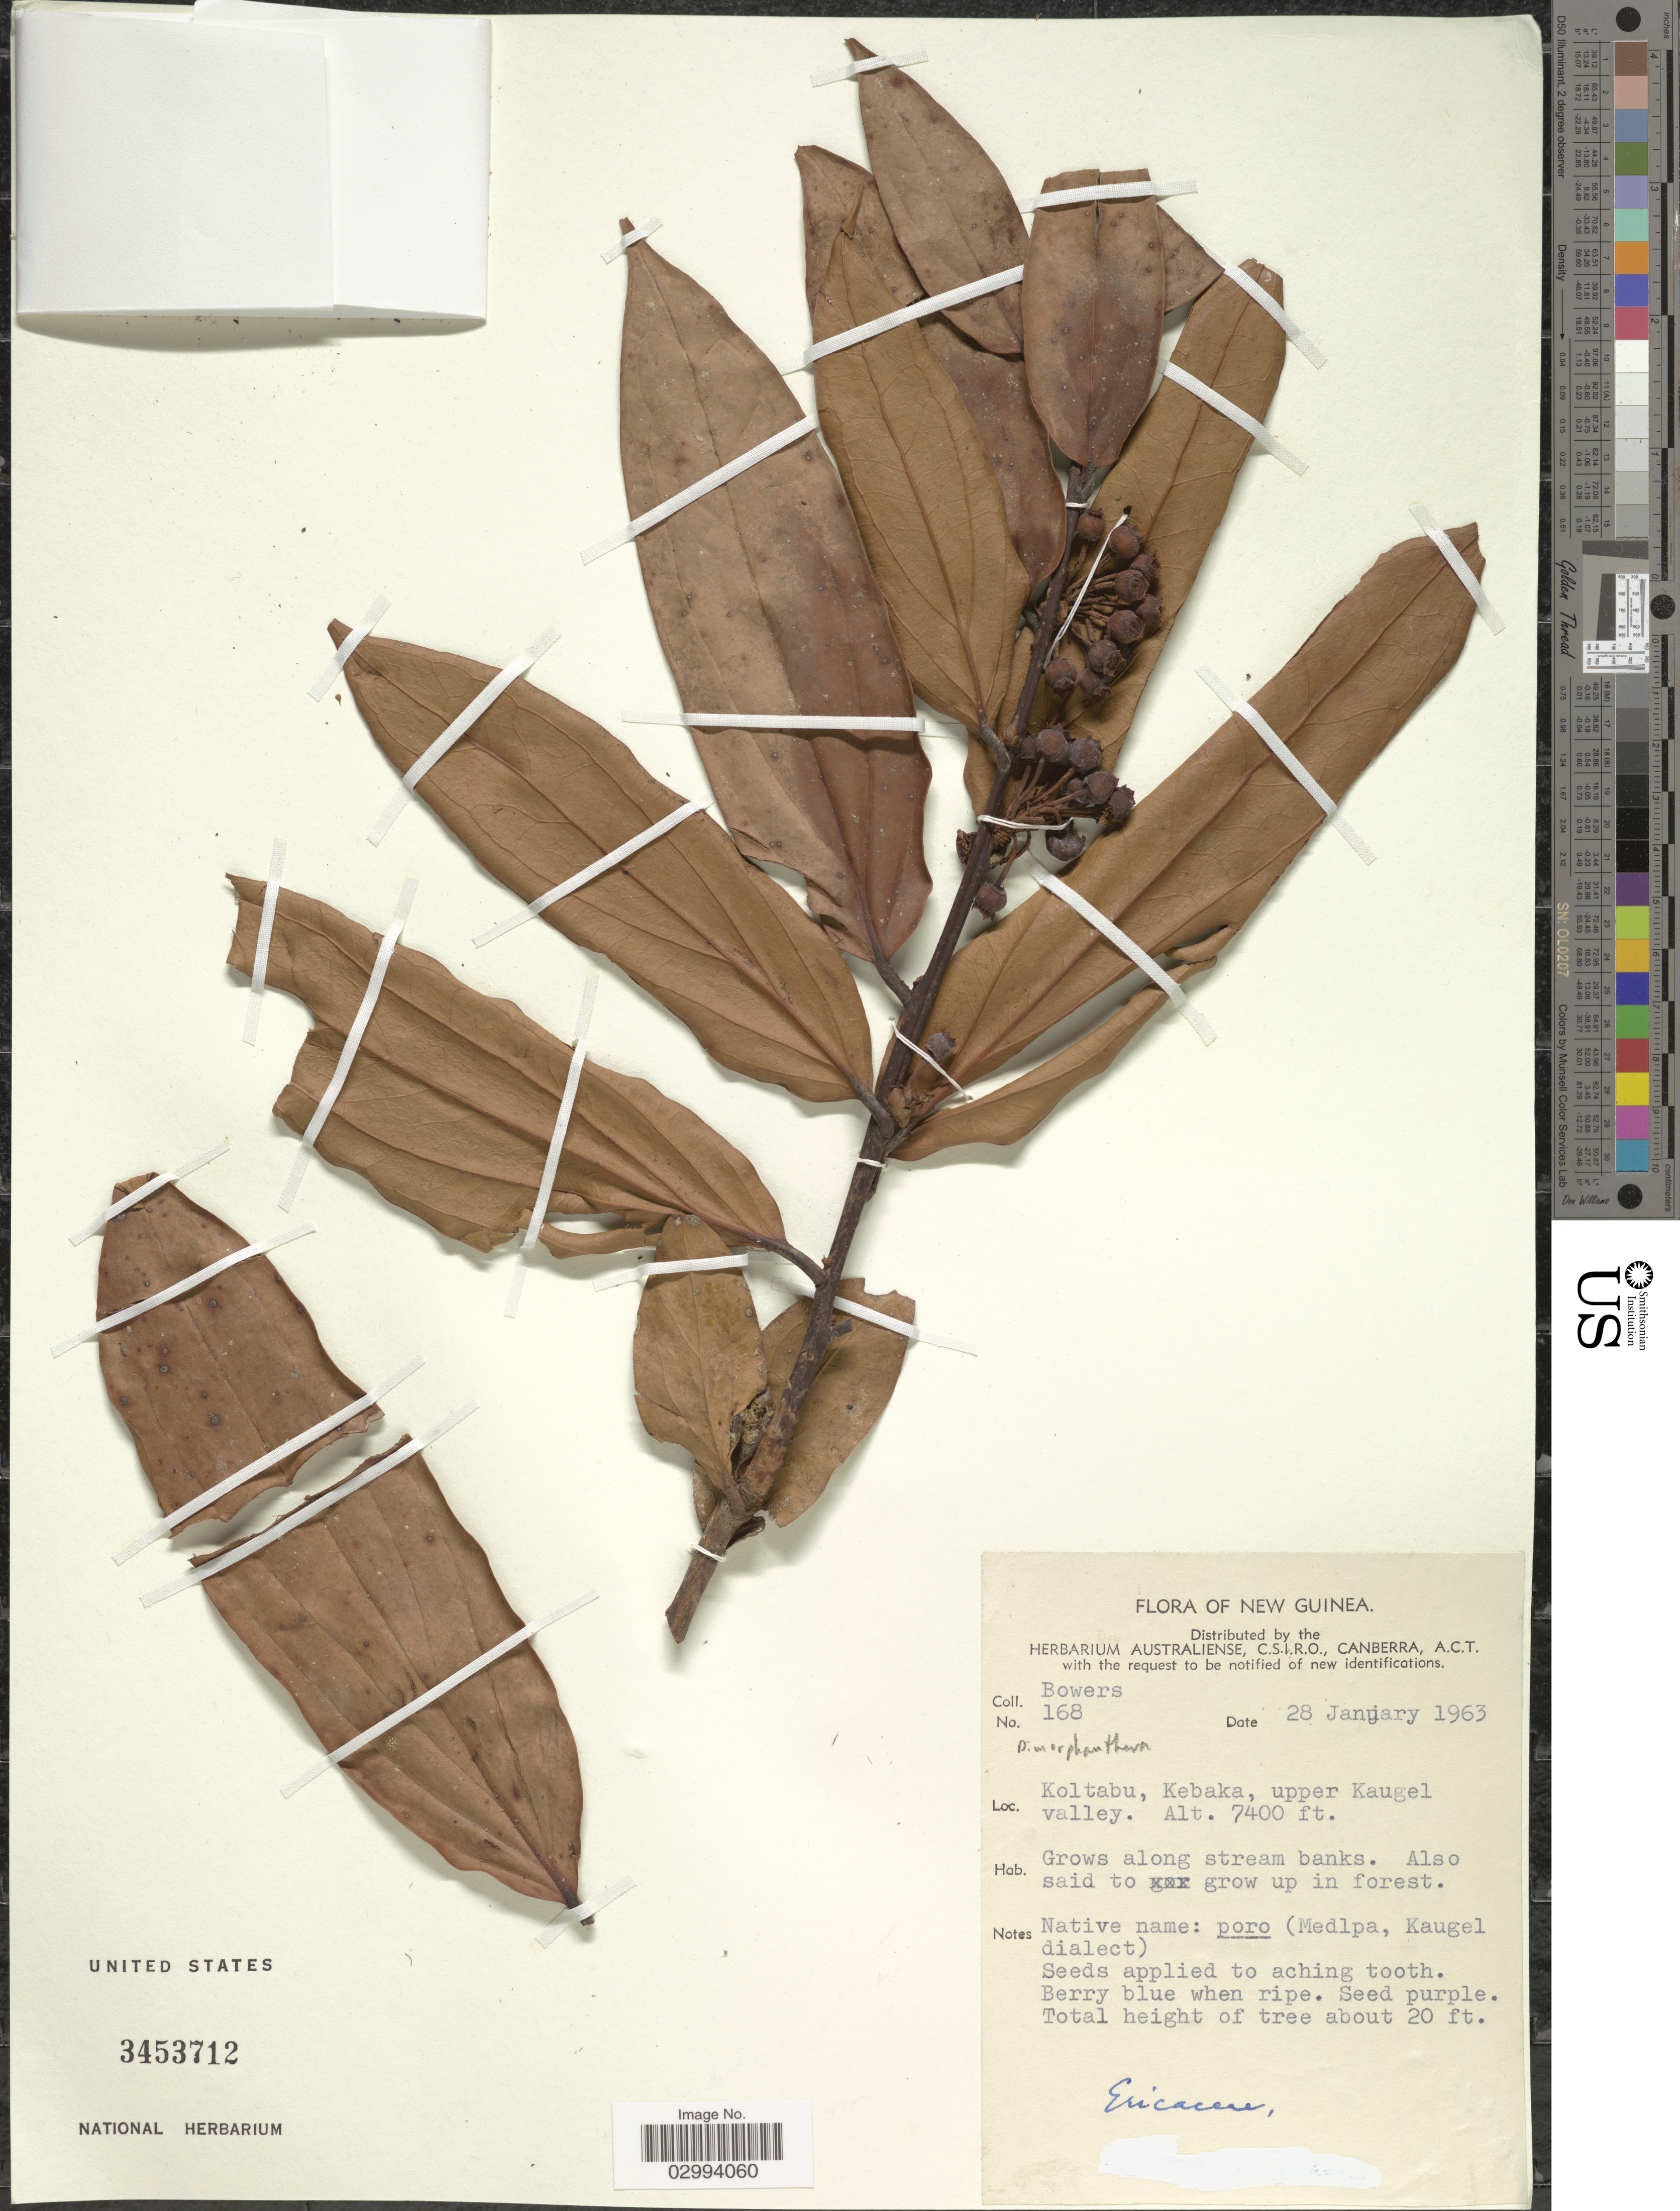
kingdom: Plantae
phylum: Tracheophyta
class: Magnoliopsida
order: Ericales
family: Ericaceae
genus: Dimorphanthera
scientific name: Dimorphanthera sp.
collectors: -. Bowers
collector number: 168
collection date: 1963-01-28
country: Papua New Guinea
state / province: Western Highlands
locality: New Guinea, Koltabu, Kebaka, upper Kaugel valley.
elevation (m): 2256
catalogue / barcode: US 3453712